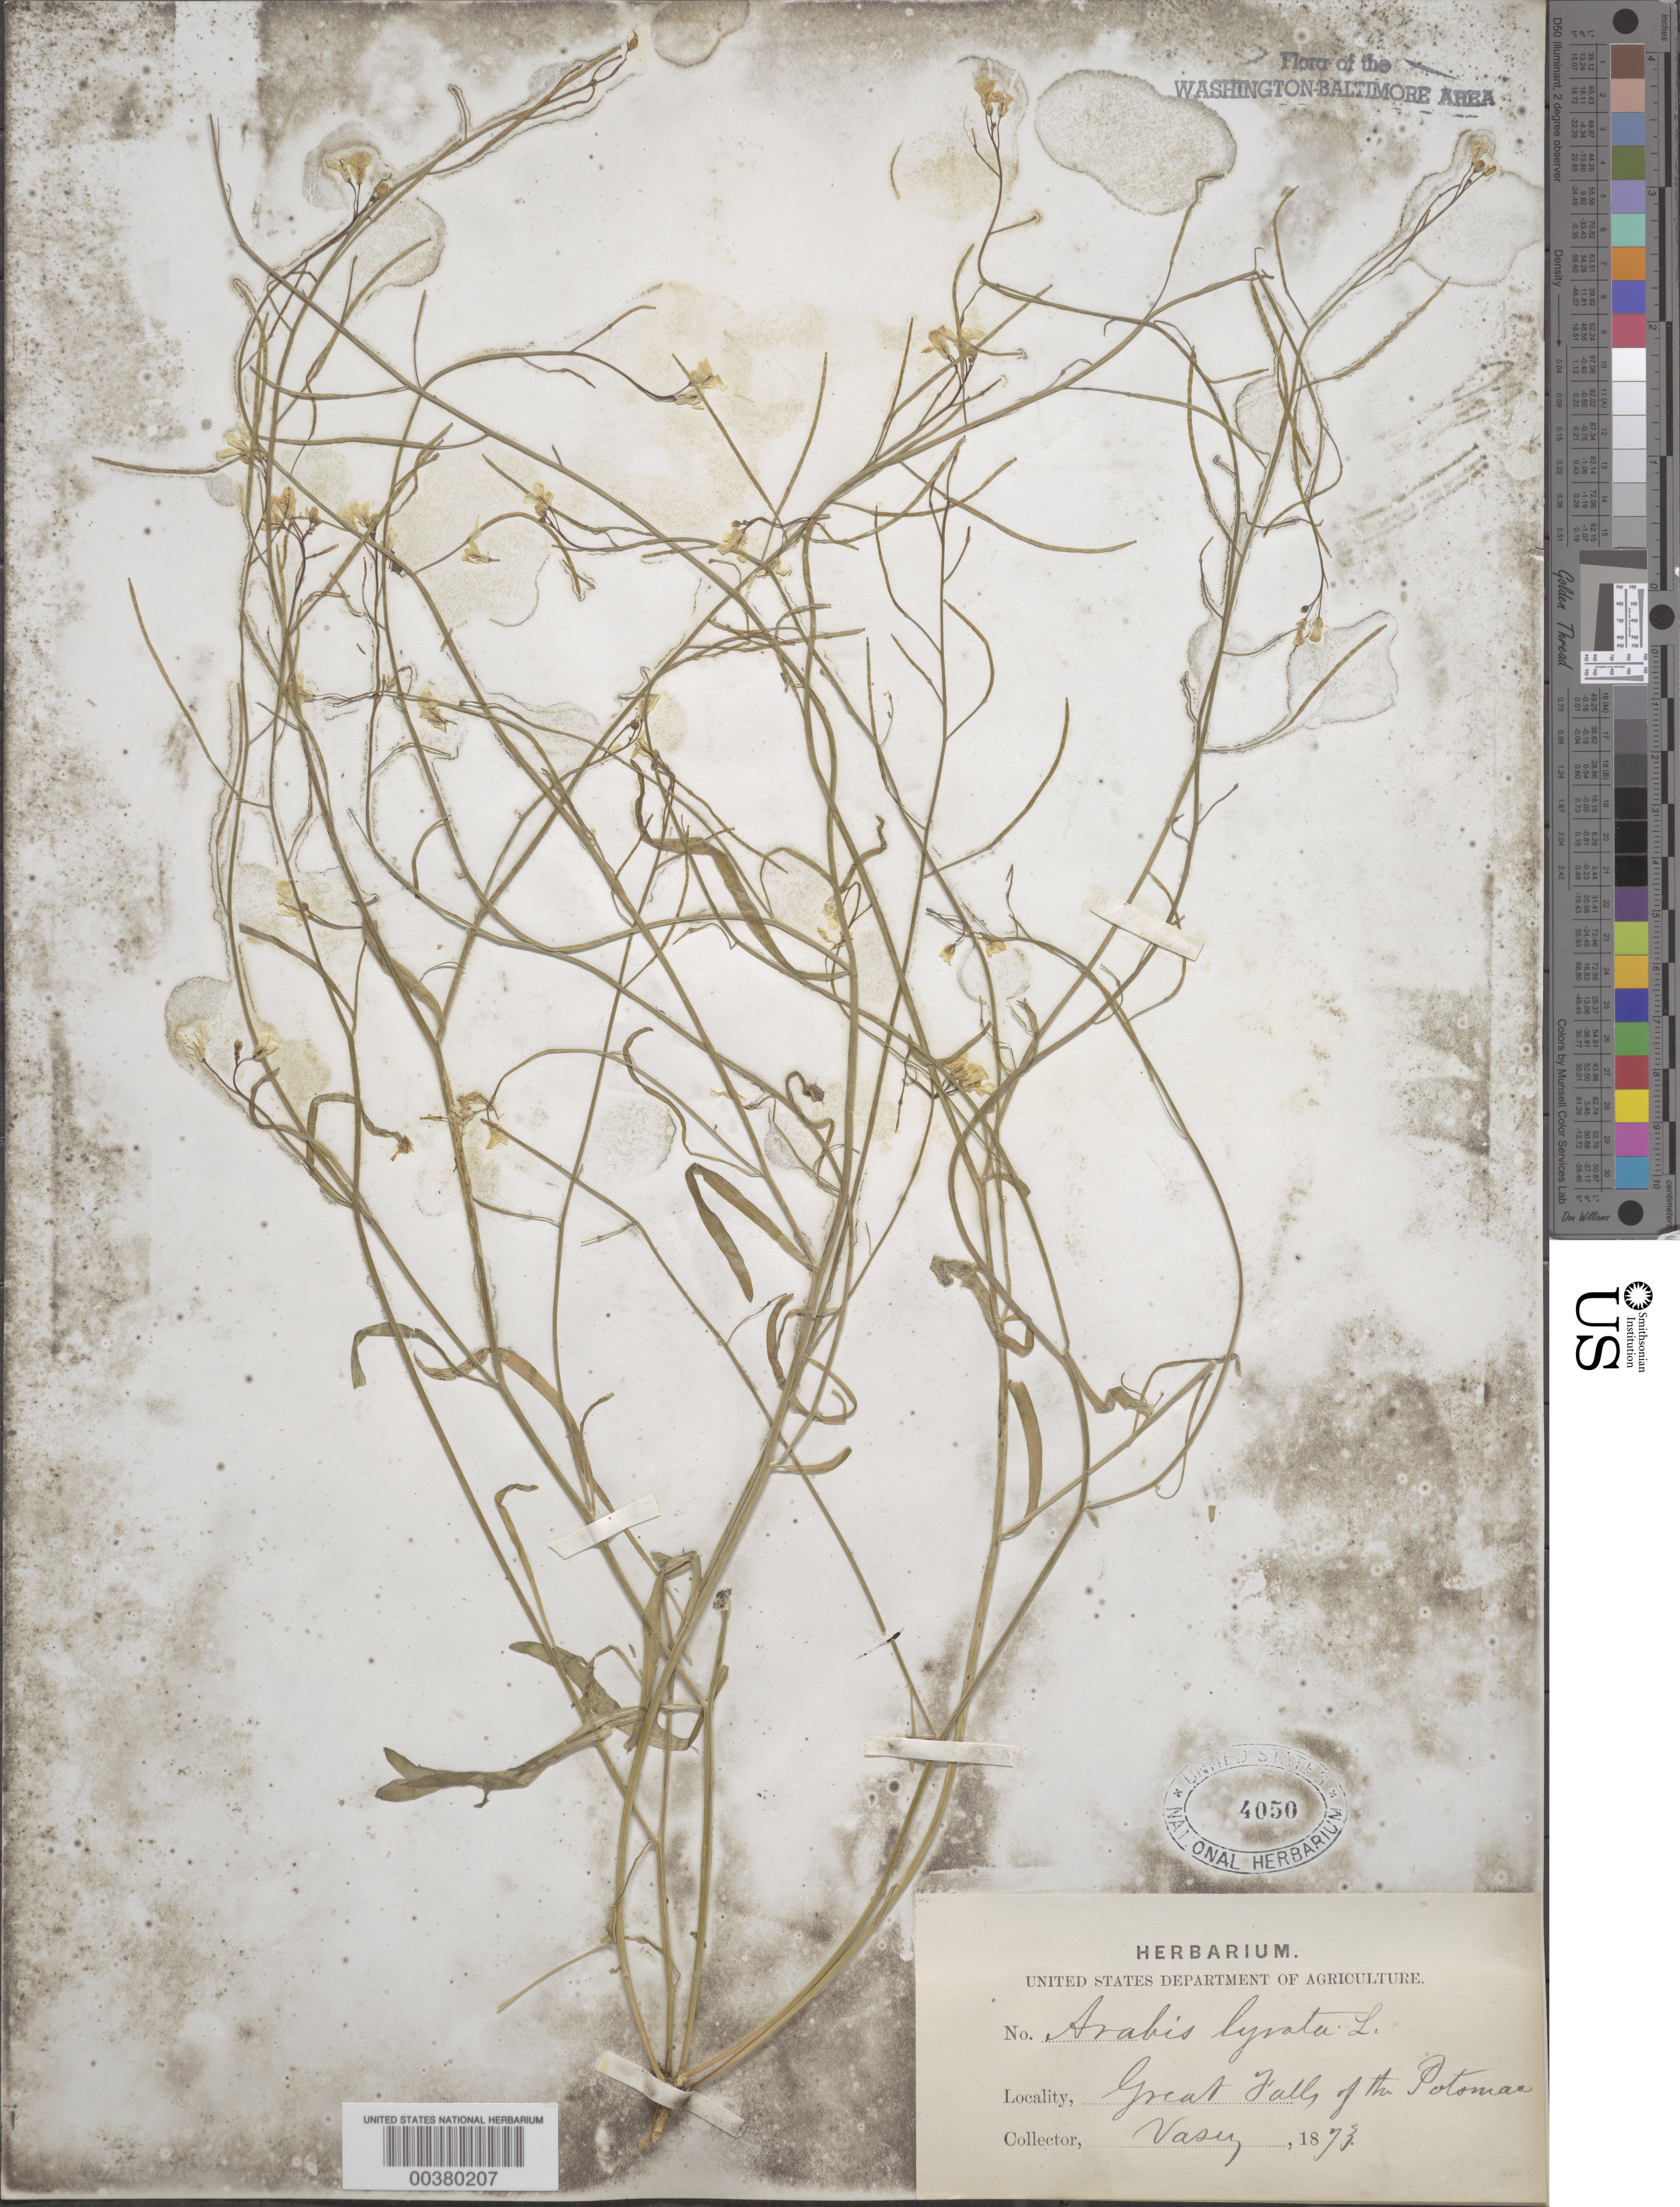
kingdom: Plantae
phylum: Tracheophyta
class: Magnoliopsida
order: Brassicales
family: Brassicaceae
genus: Arabidopsis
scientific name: Arabidopsis lyrata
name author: (L.) O'Kane & Al-Shehbaz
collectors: G. Vasey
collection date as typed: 1873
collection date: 1873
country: United States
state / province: Maryland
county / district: Montgomery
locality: Great Falls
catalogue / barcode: US 4050